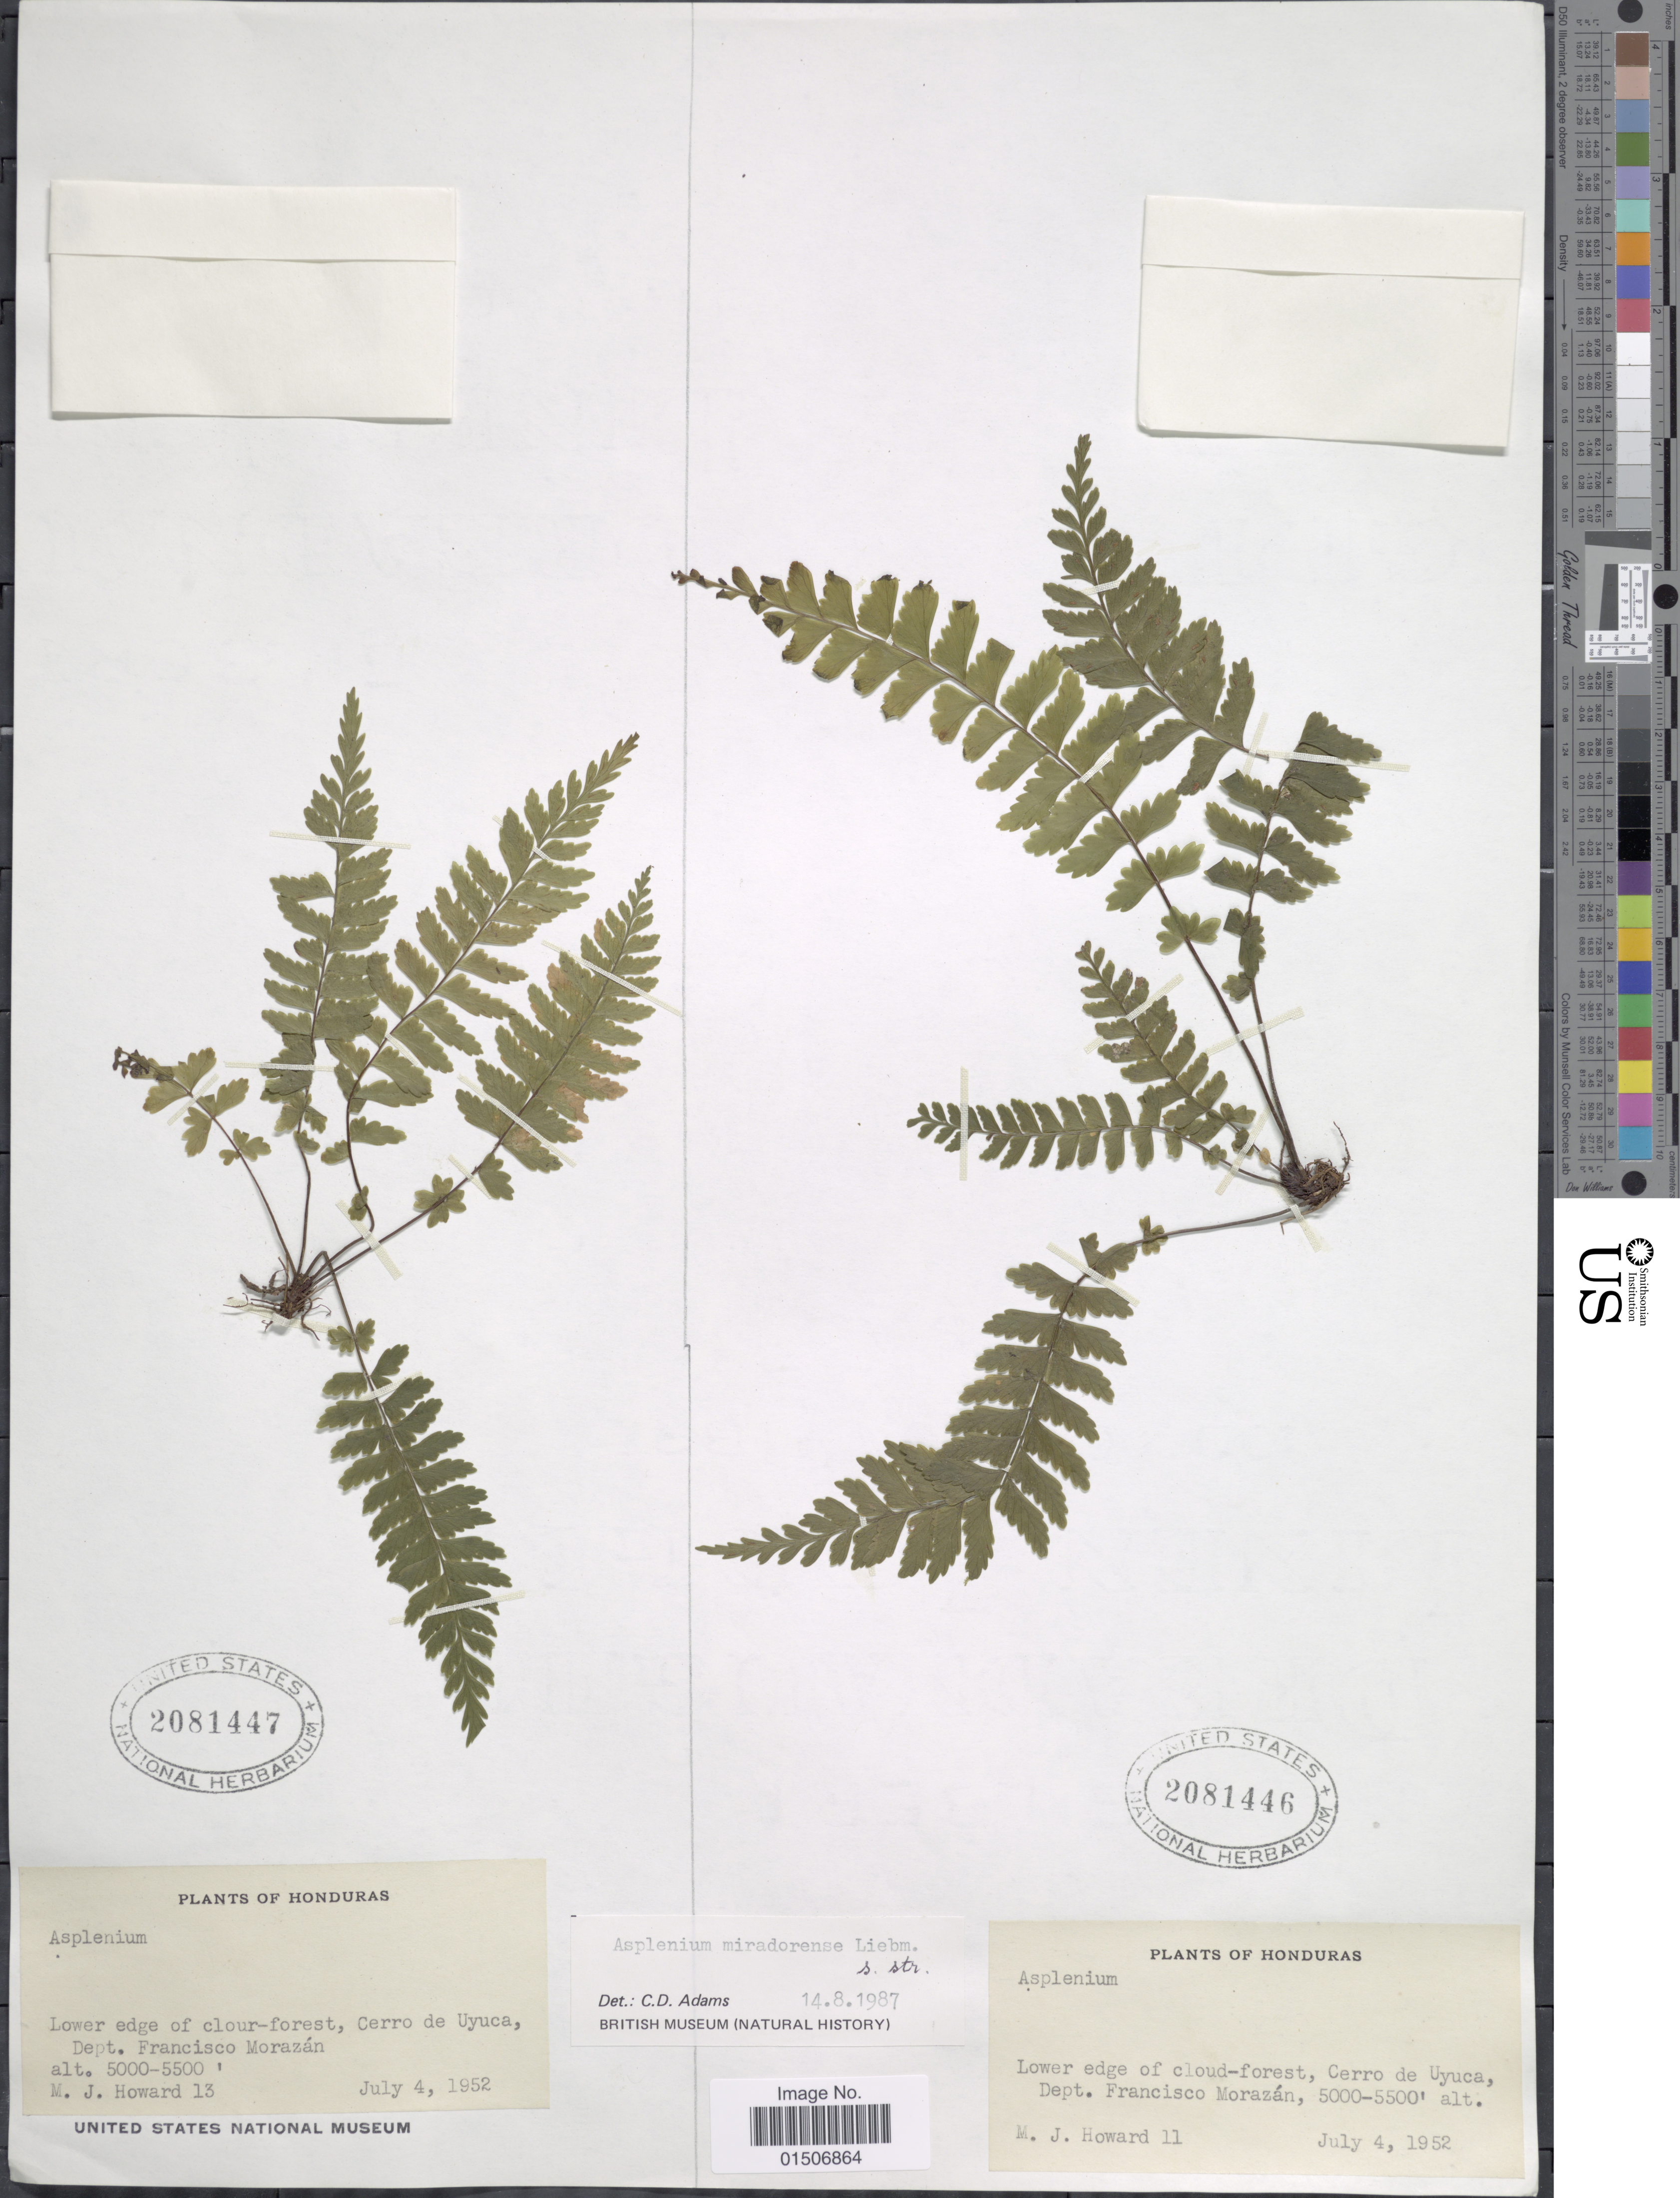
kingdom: Plantae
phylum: Tracheophyta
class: Polypodiopsida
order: Polypodiales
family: Aspleniaceae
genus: Asplenium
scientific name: Asplenium miradorense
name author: Liebm.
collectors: M. Howard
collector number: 13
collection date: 1952-07-04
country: Honduras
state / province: Fco. Morazán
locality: Lower edge of clour-forest, Cerro de Uyuca, Dept Francisco Morazán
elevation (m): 1524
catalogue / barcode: US 2081447-2